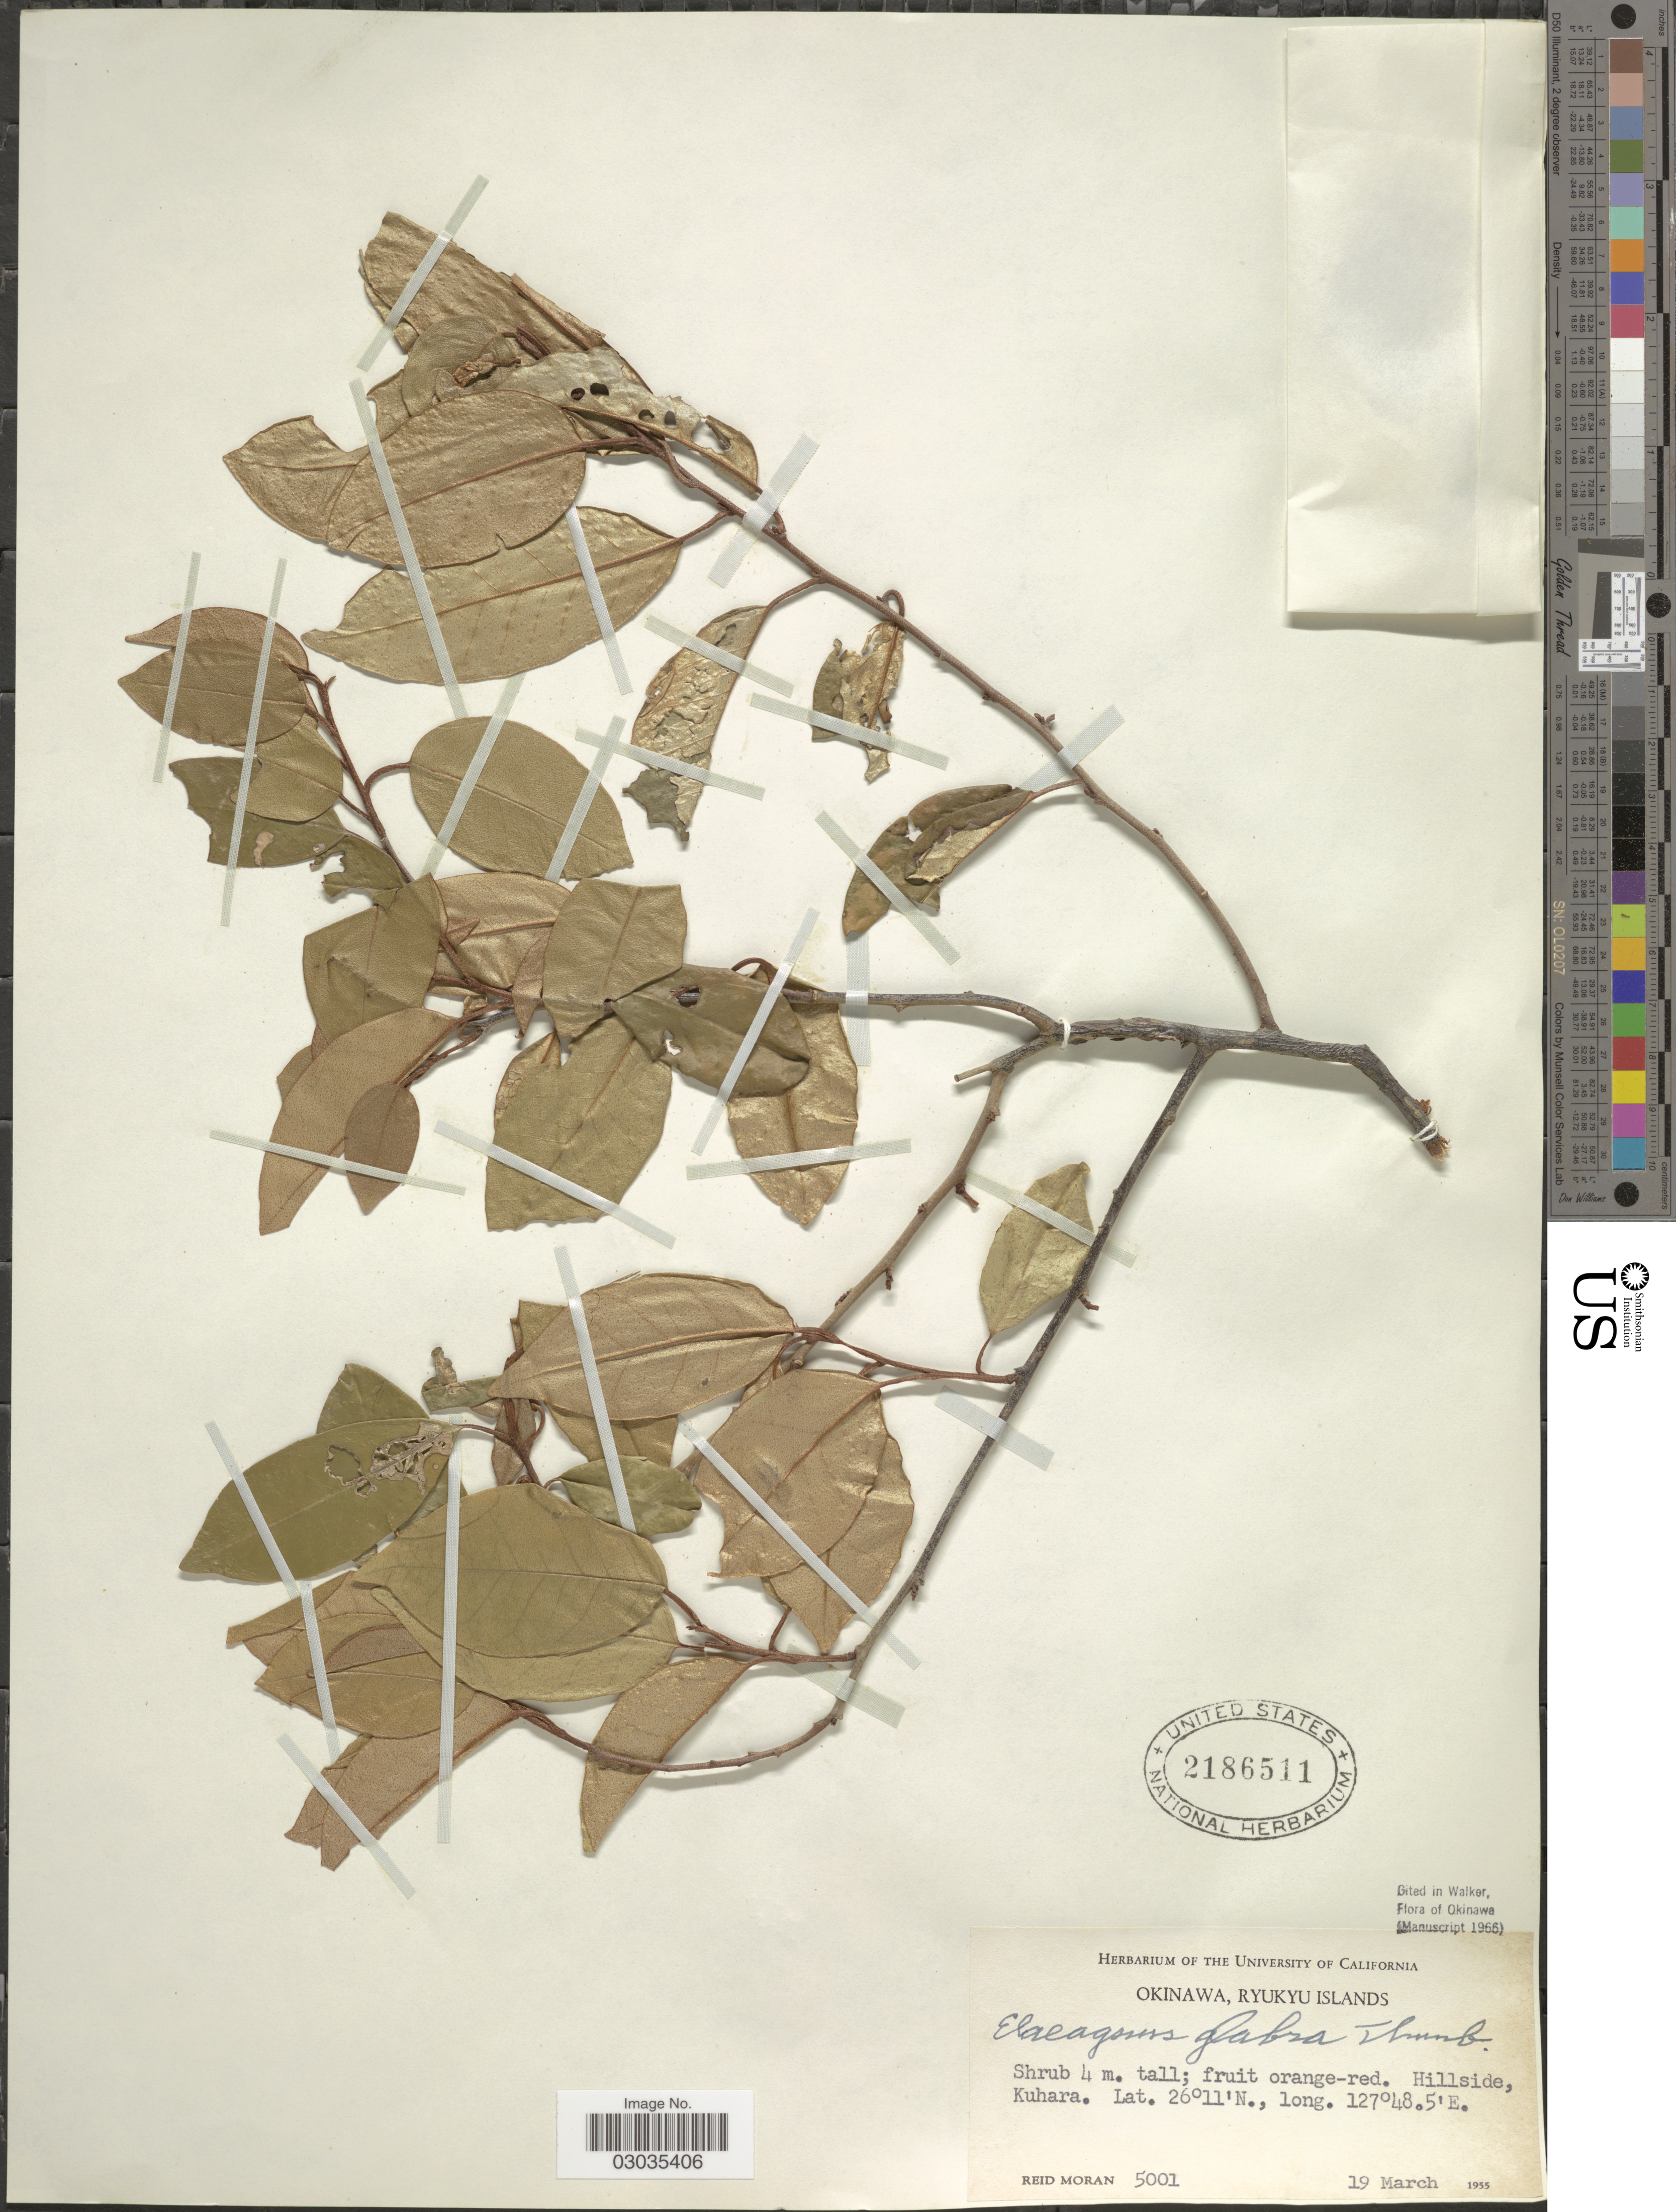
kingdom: Plantae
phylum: Tracheophyta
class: Magnoliopsida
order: Rosales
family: Elaeagnaceae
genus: Elaeagnus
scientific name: Elaeagnus glabra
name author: Thunb.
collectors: R. Moran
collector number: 5001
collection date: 1955-03-19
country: Japan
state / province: Okinawa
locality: Ryukyu Islands. Hillside Kuhara.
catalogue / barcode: US 2186511